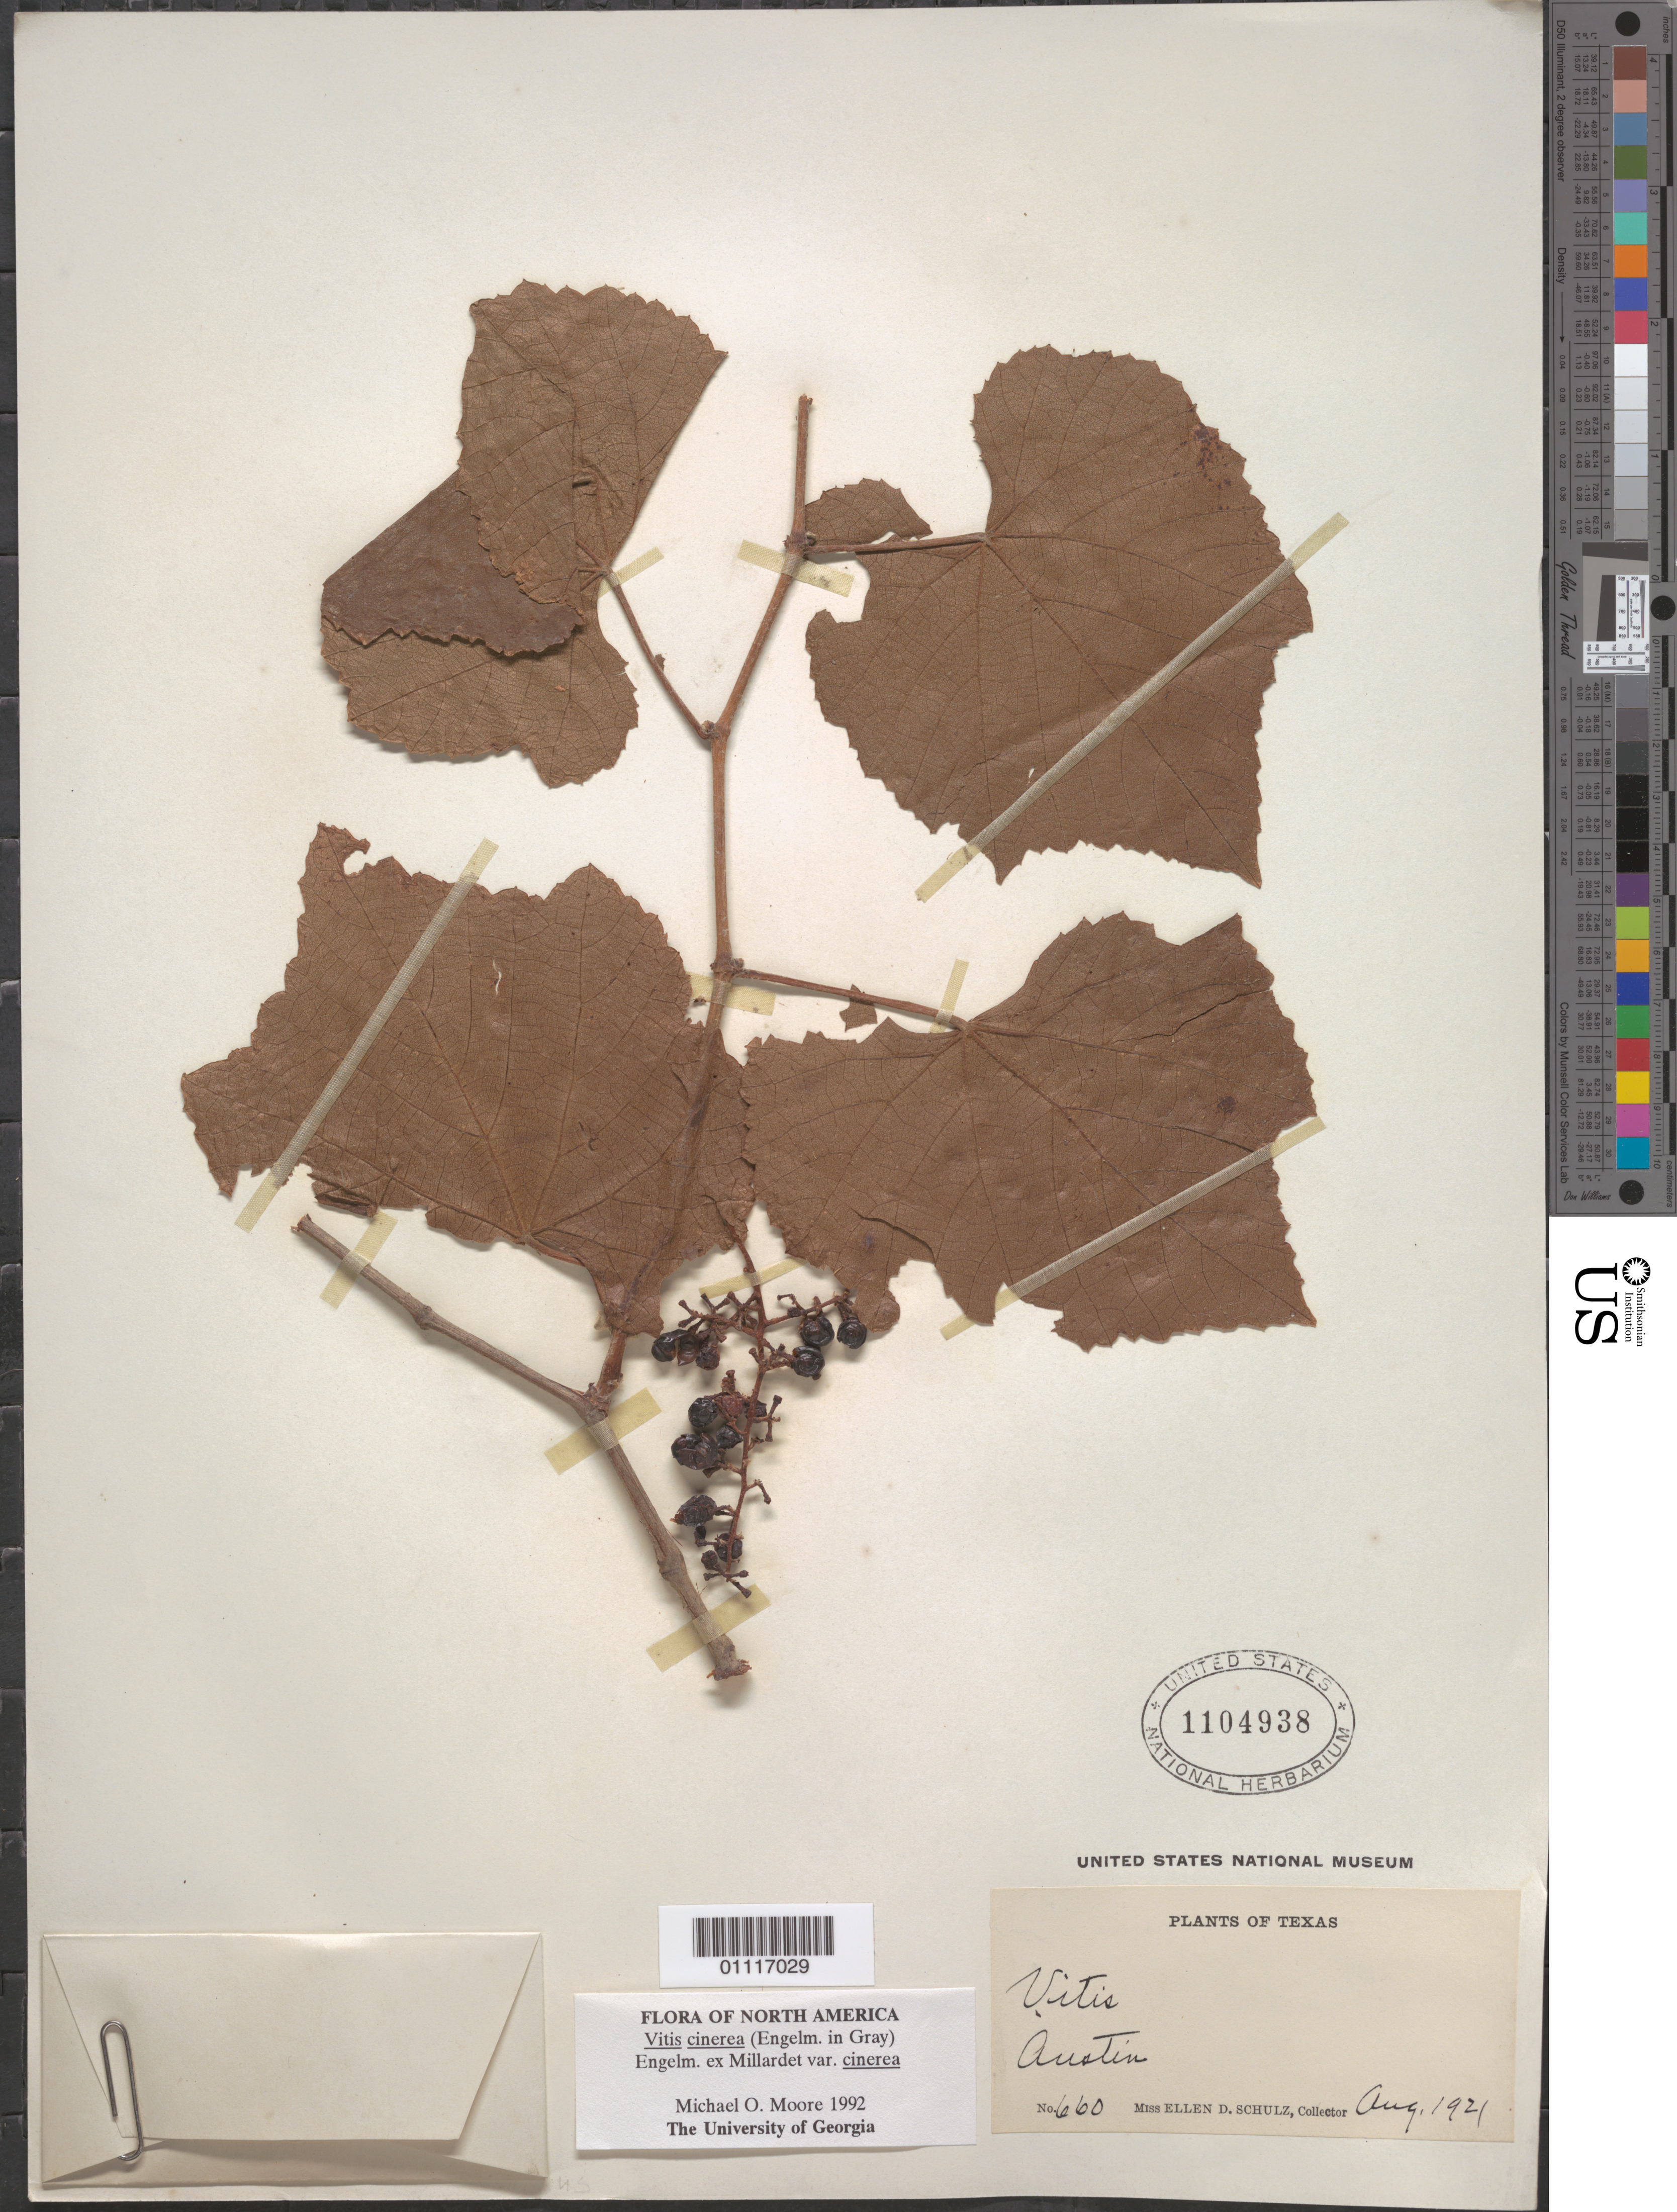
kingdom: Plantae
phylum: Tracheophyta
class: Magnoliopsida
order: Vitales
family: Vitaceae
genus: Vitis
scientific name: Vitis cinerea var. cinerea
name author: (Engelm.) Engelm. ex Millardet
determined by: Moore, M. O.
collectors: E. D. Schulz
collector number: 660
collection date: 1921-08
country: United States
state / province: Texas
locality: Austin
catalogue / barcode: US 1104938